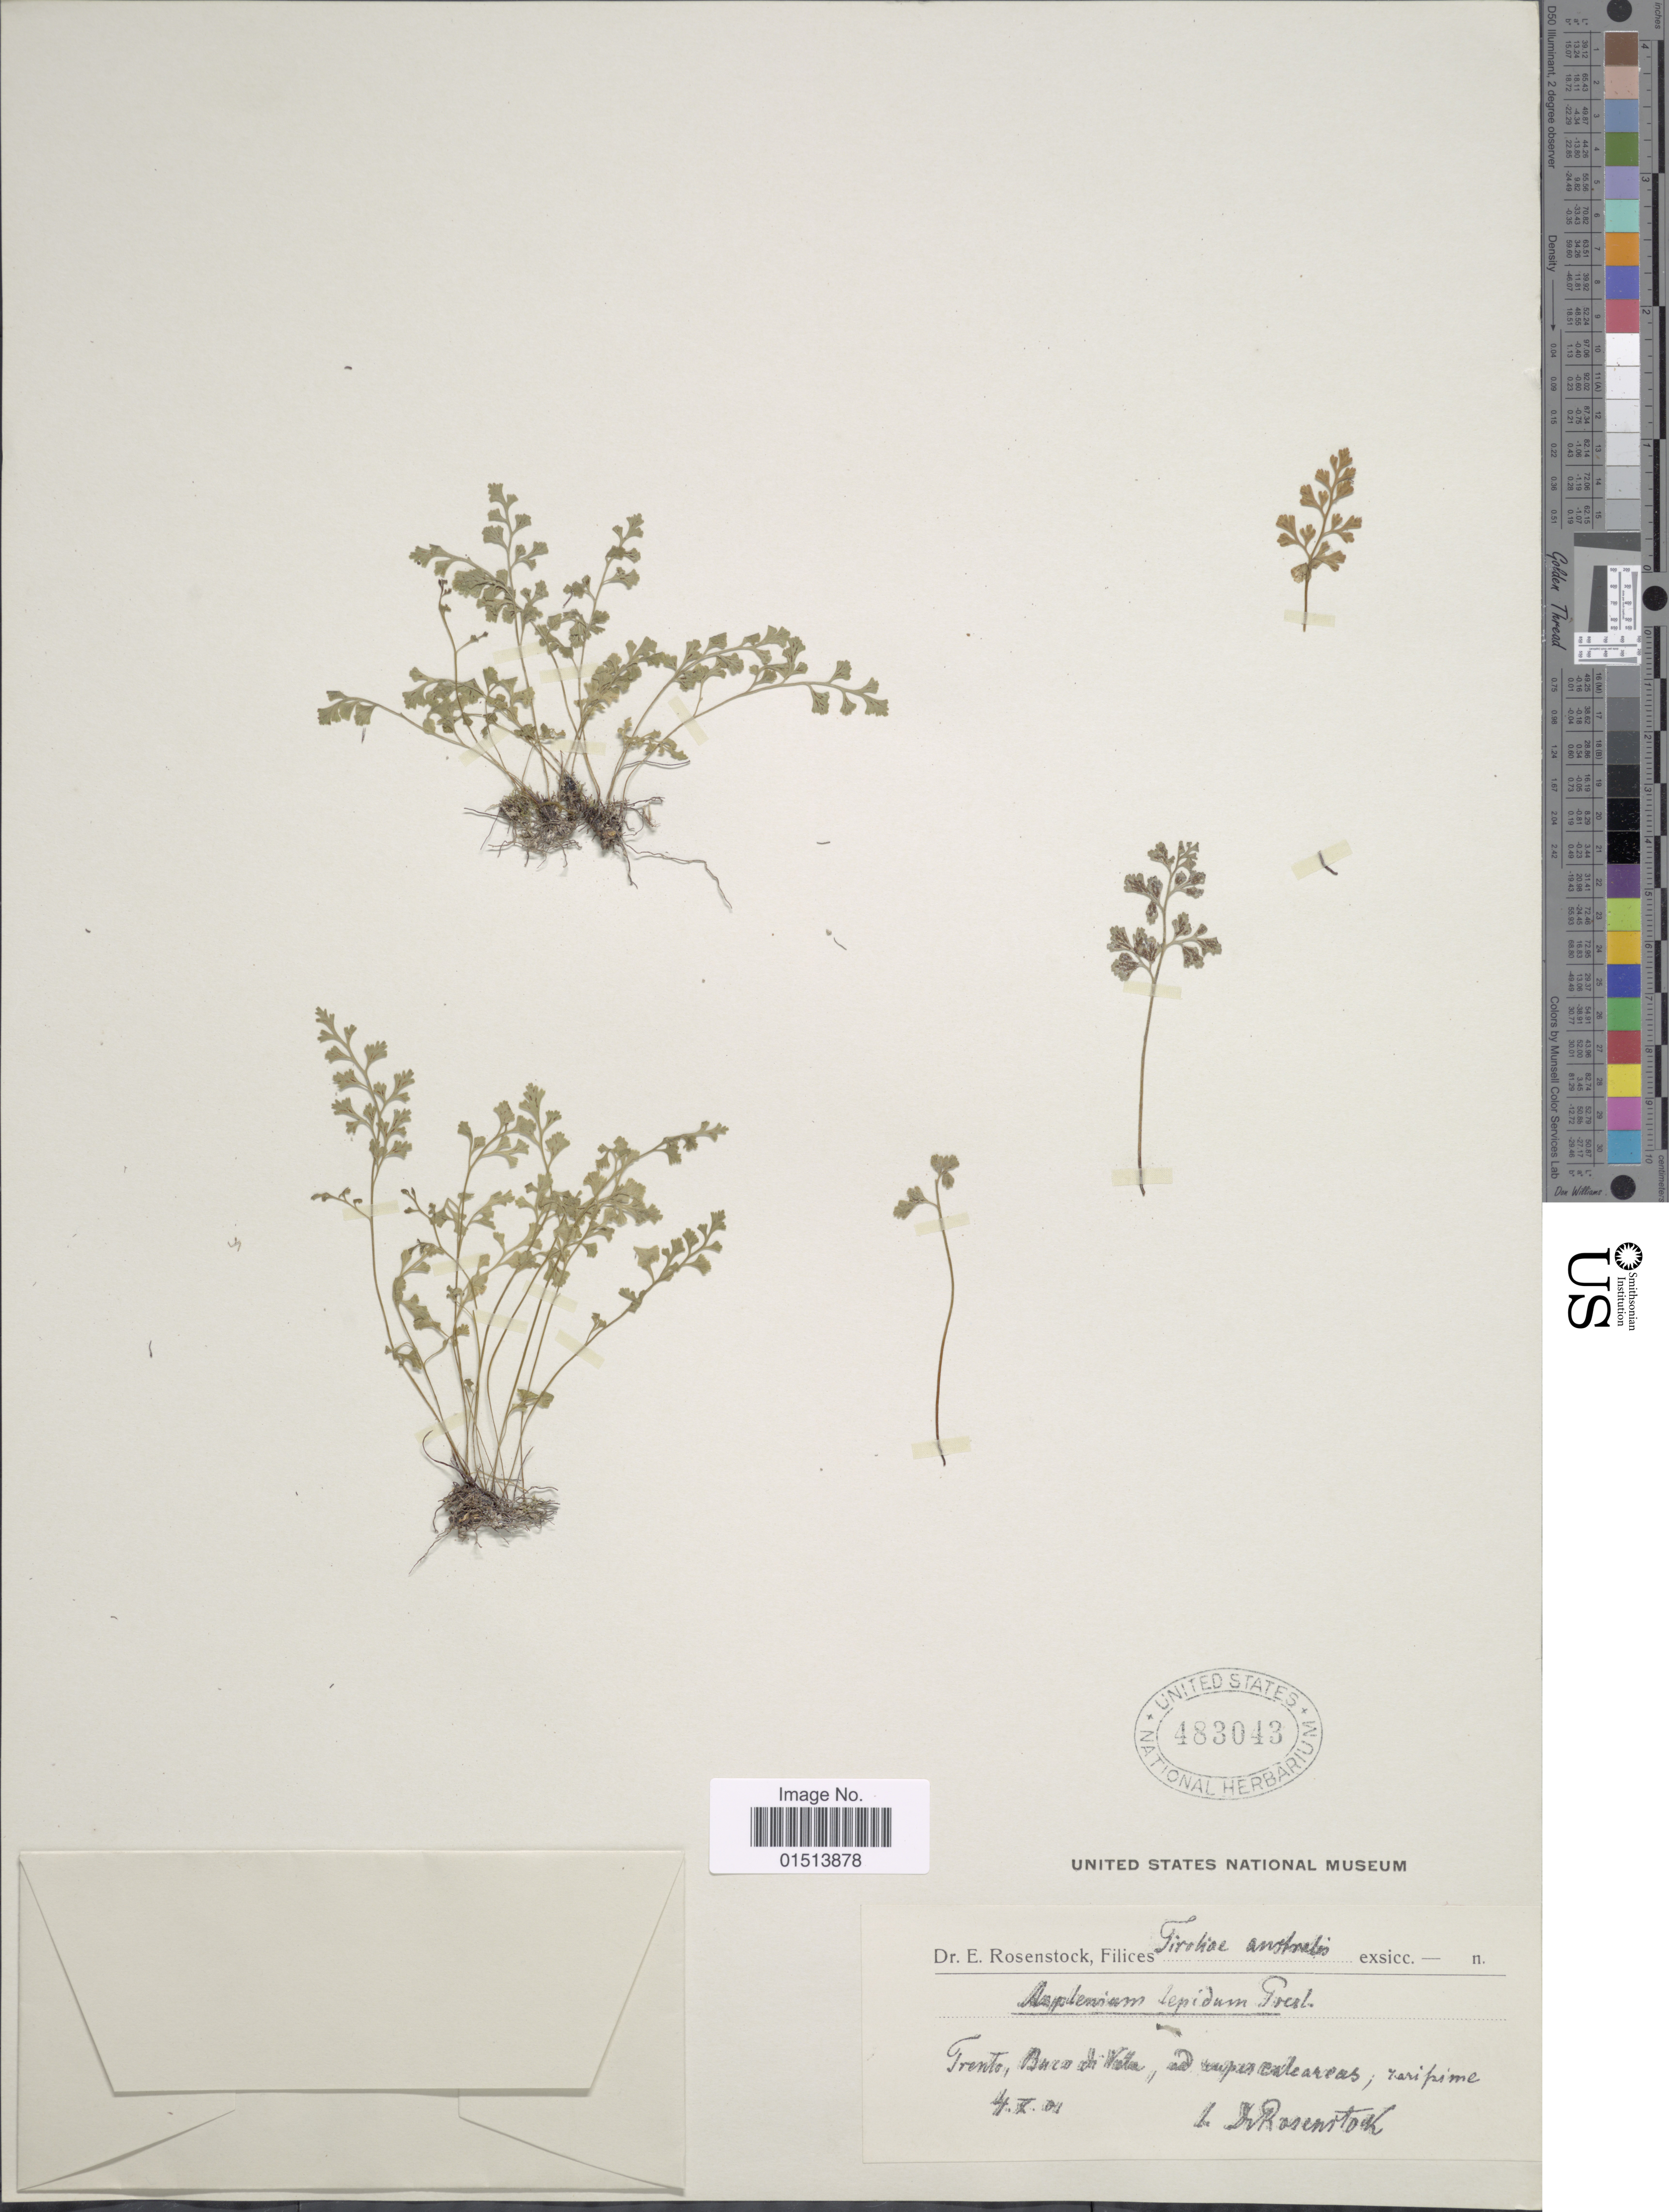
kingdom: Plantae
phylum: Tracheophyta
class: Polypodiopsida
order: Polypodiales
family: Aspleniaceae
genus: Asplenium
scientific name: Asplenium lepidum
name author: C. Presl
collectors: C. Rosenstock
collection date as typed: Transcribed d/m/y: 4/10/1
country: Austria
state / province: Tirol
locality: Tiroliae australis, Trento, Buco di Vela, ad rupes calcareas, caripime. [interpreted]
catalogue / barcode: US 483043